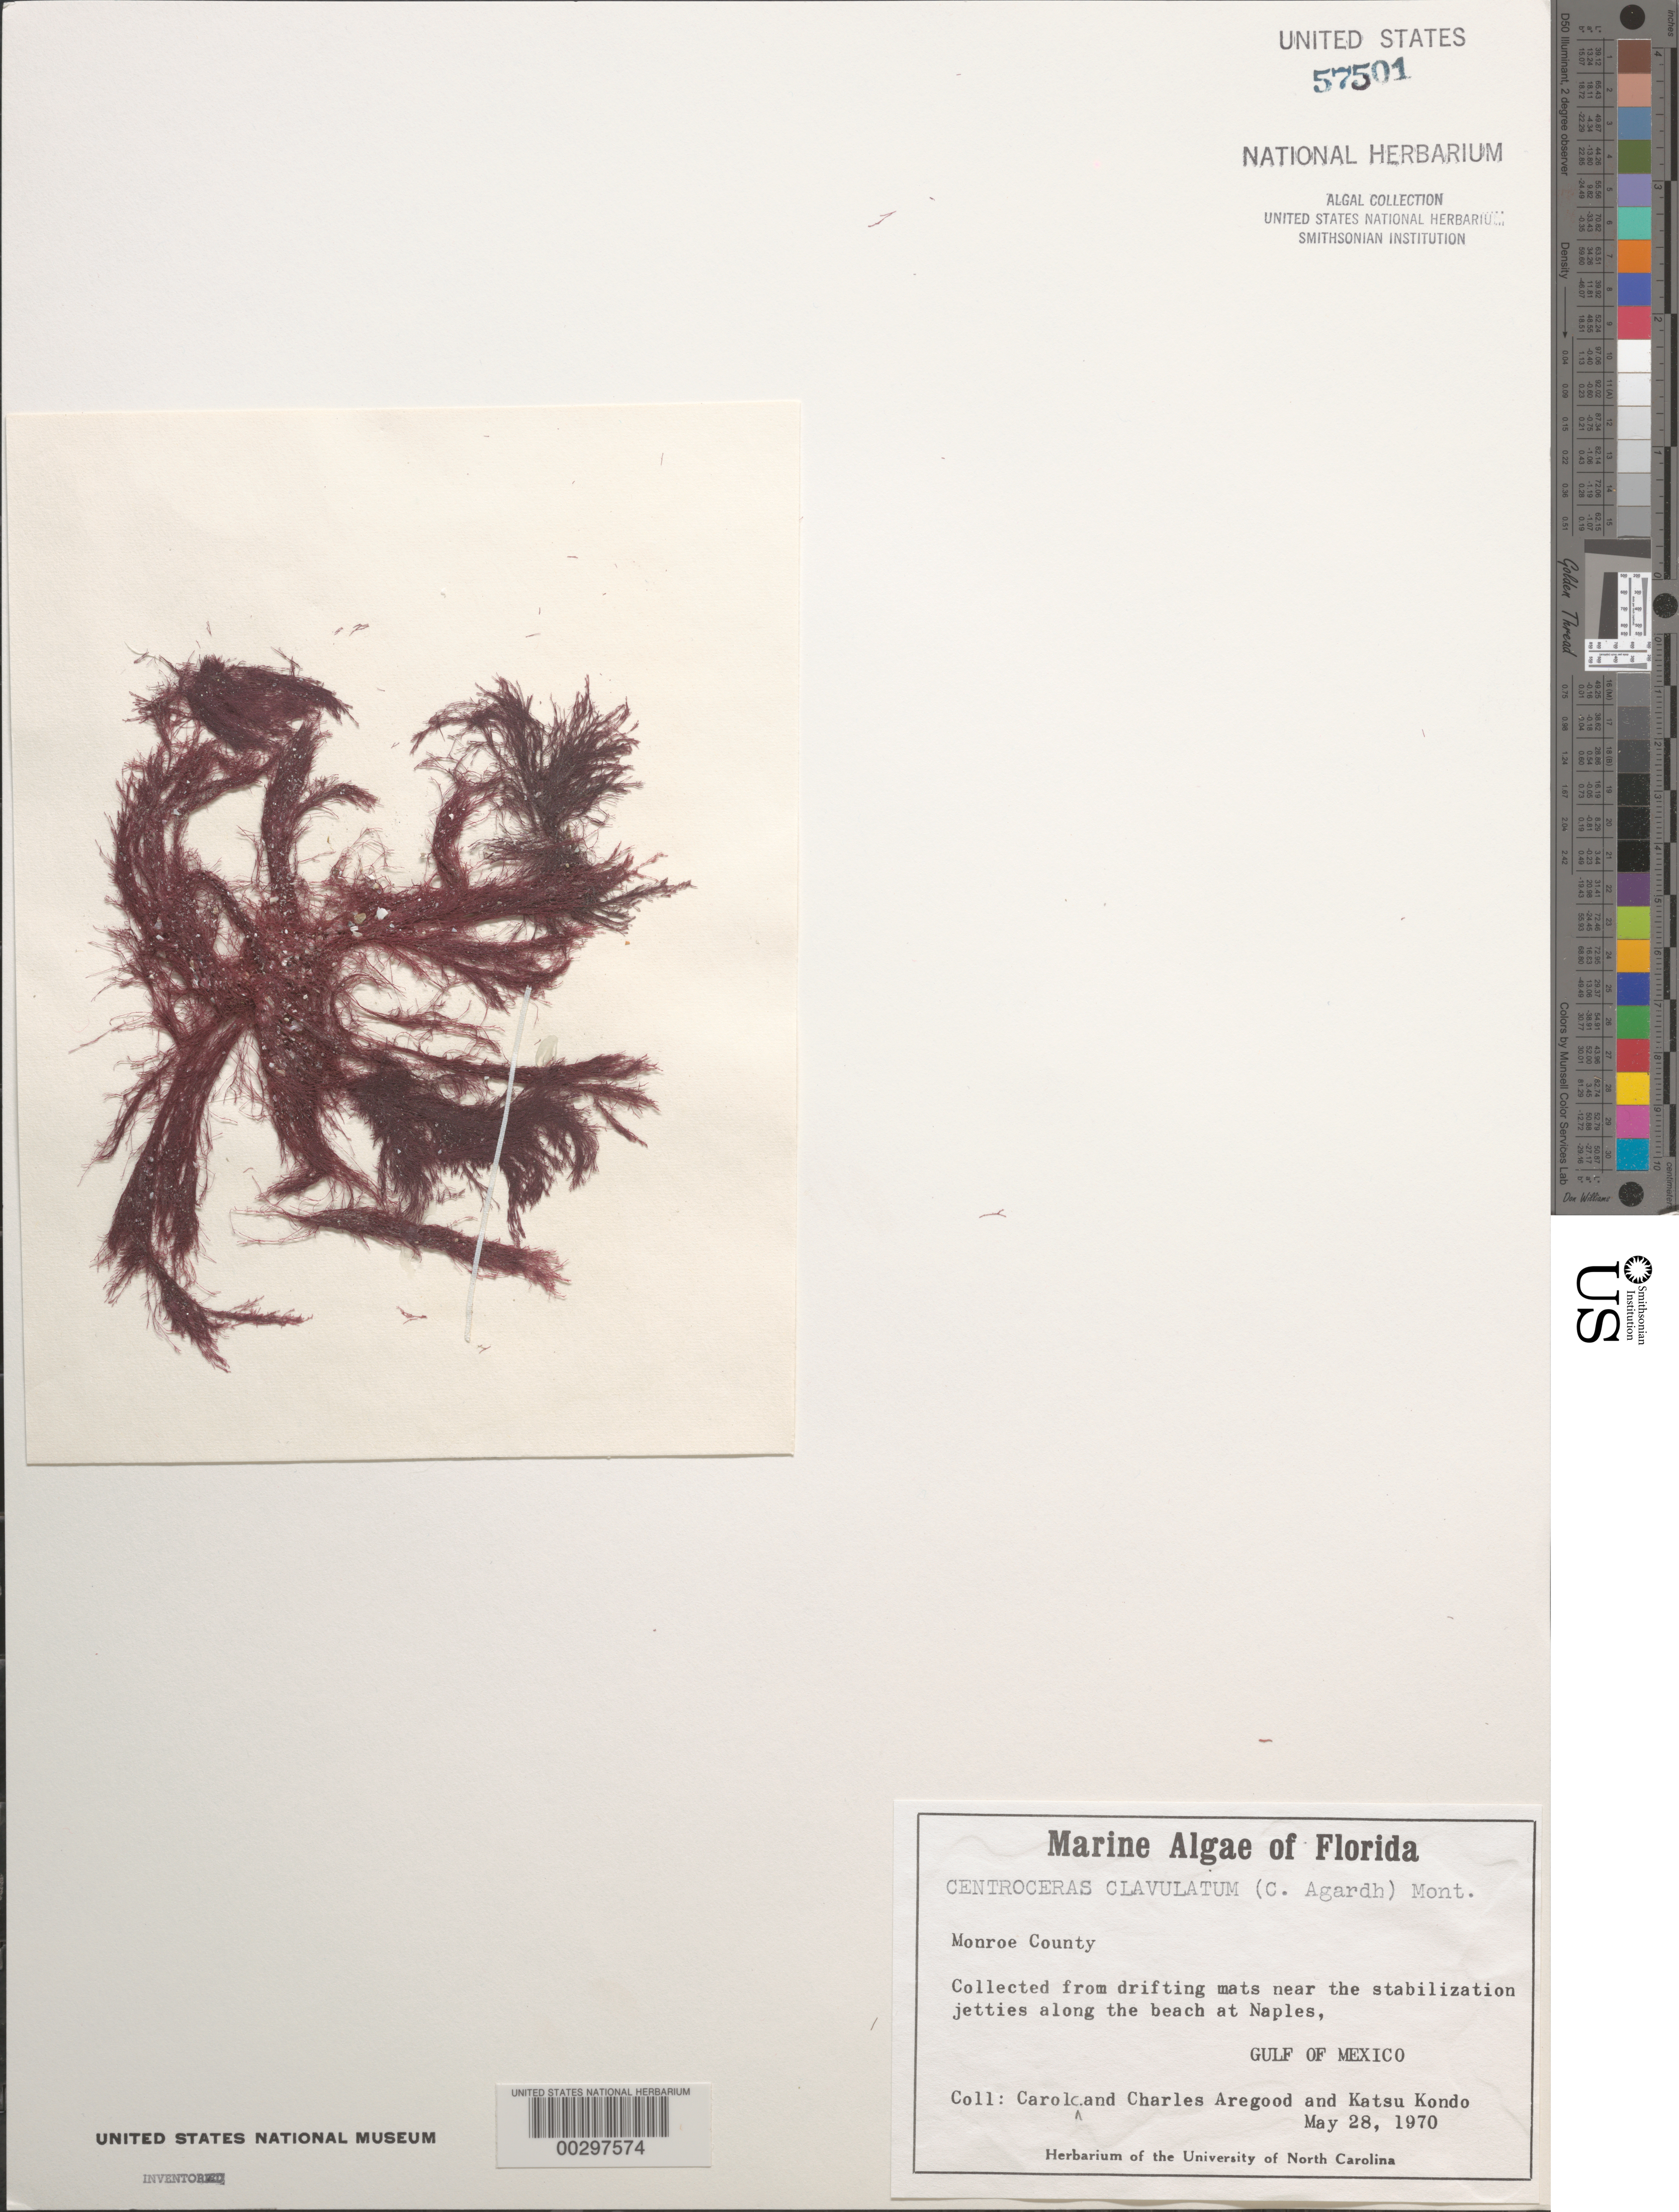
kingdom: Plantae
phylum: Rhodophyta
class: Florideophyceae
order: Ceramiales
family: Ceramiaceae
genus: Centroceras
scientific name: Centroceras clavulatum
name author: (C. Agardh) Mont.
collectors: C. Aregood, C. Aregood & K. Kondo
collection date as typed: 28 May 1970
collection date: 1970-05-28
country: United States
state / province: Florida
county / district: Collier County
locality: Naples, Gulf of Mexico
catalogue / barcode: US 57501